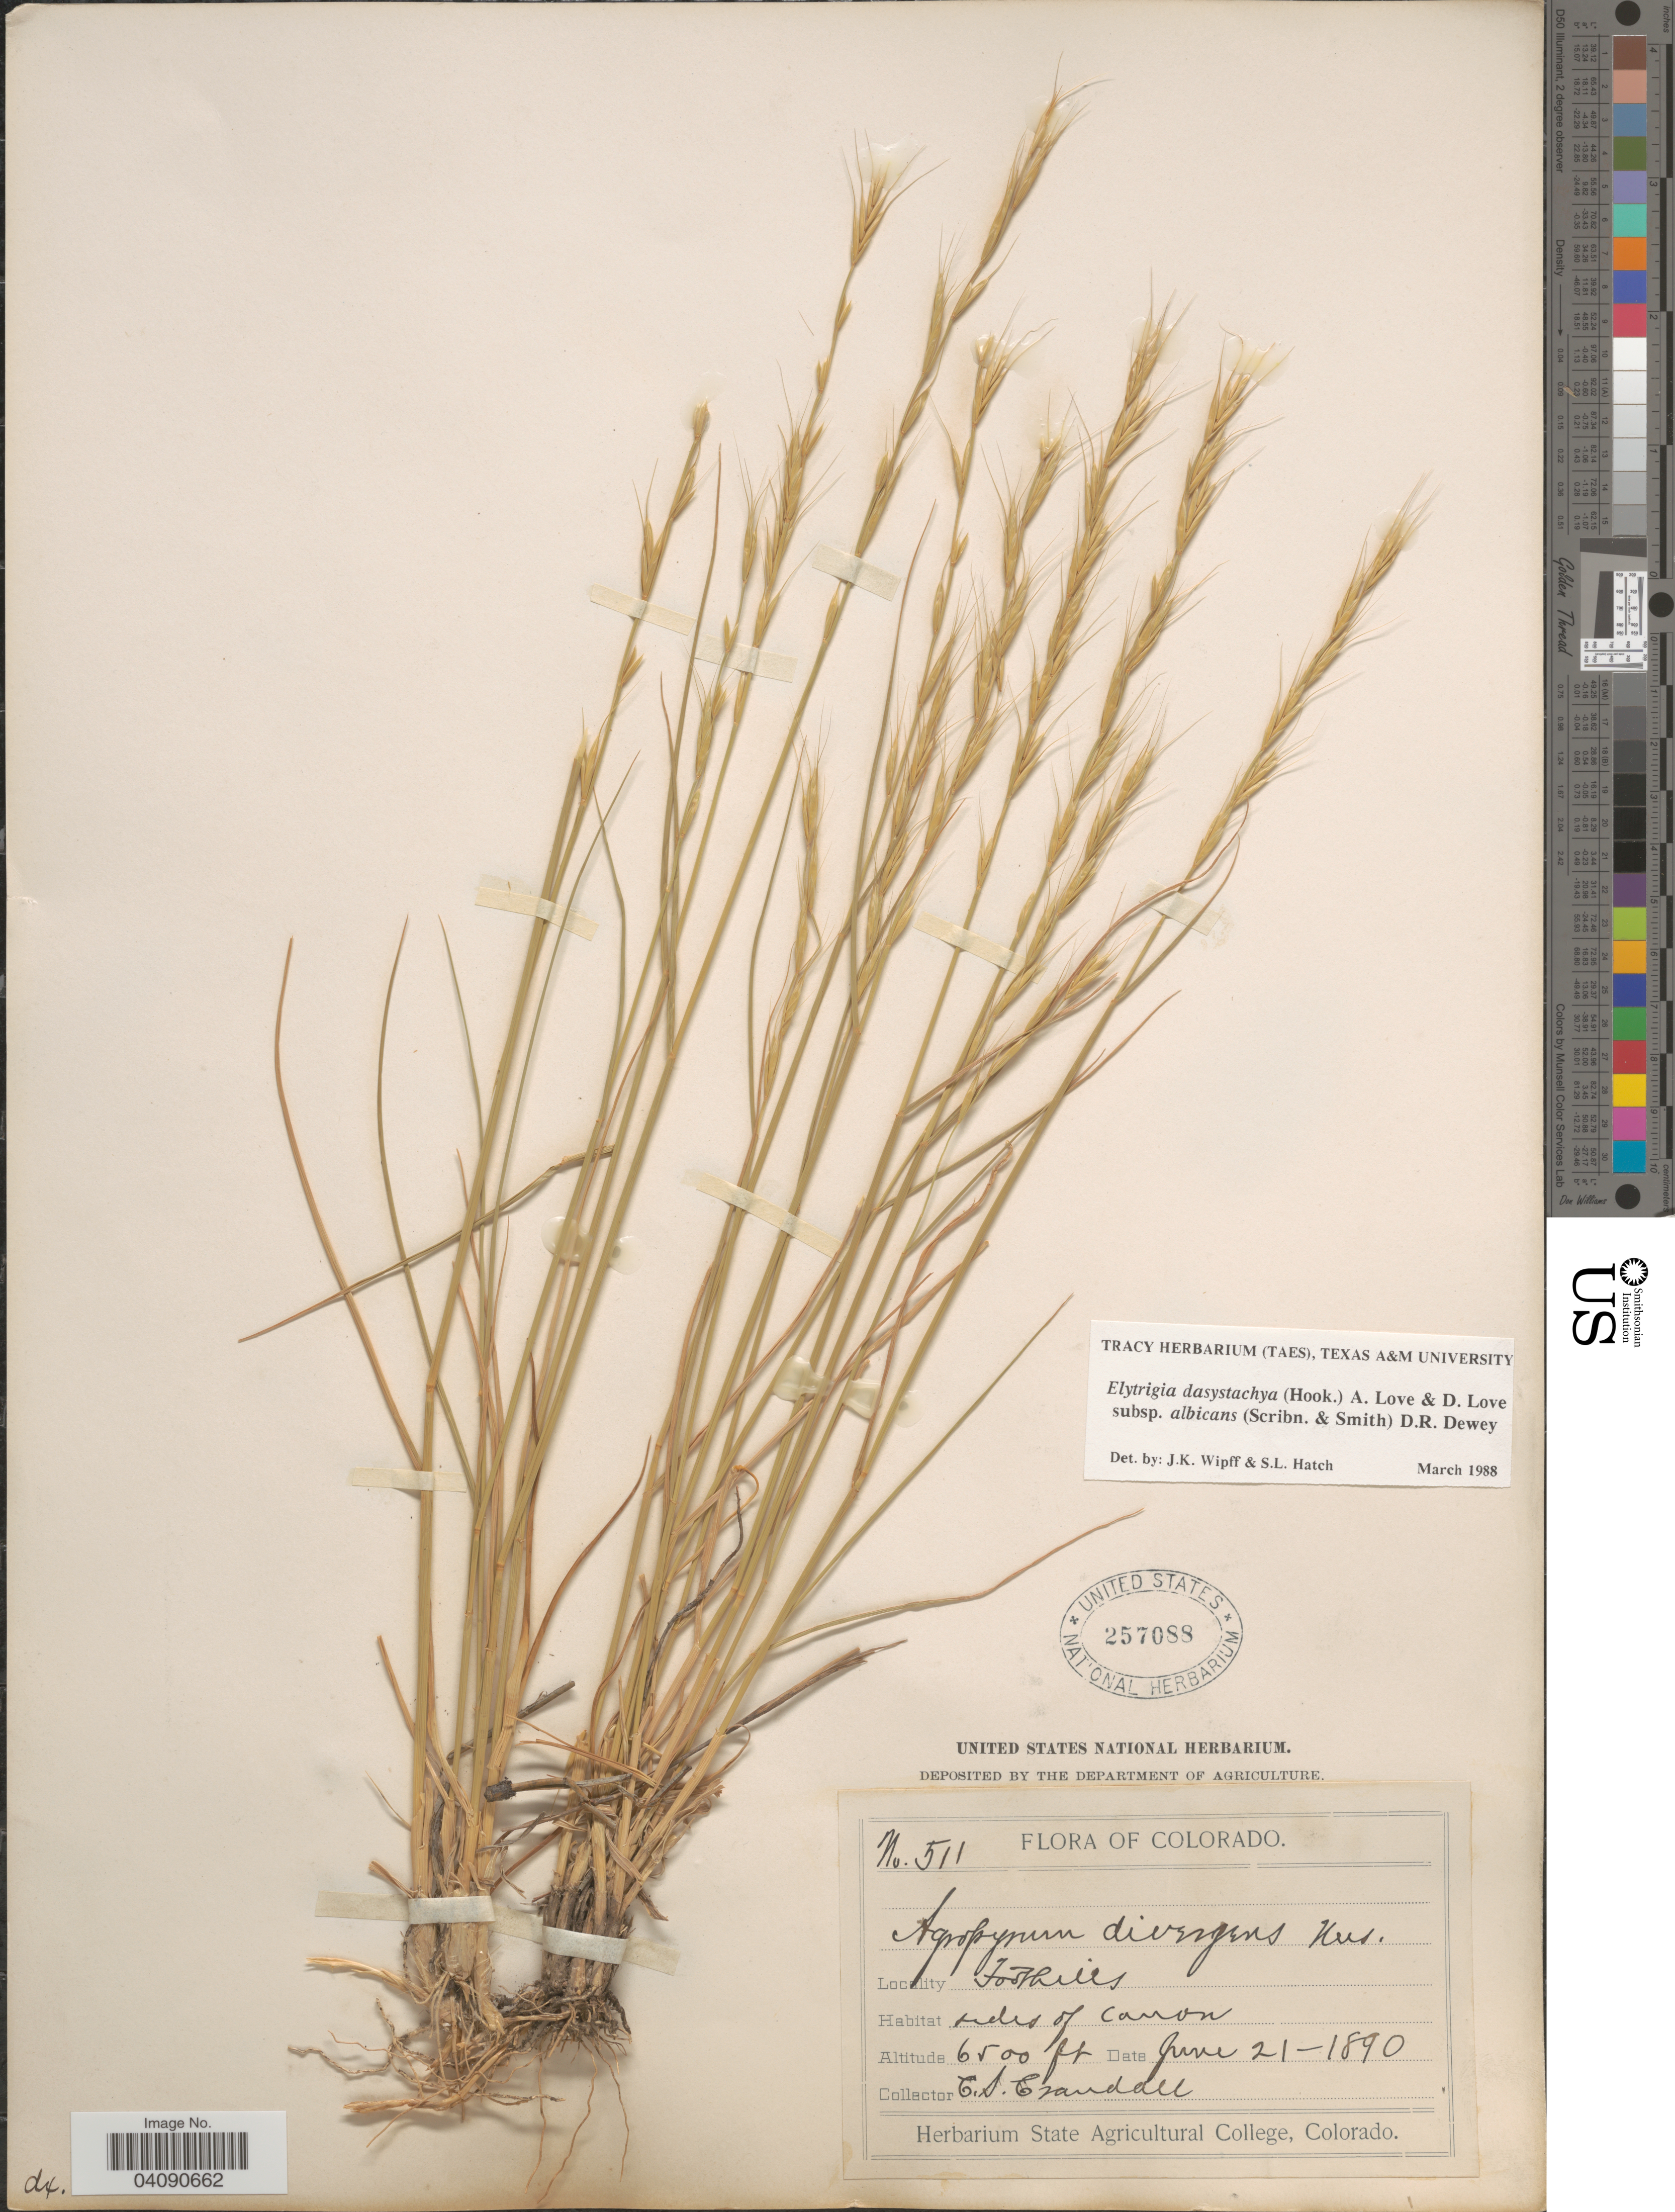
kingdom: Plantae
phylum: Tracheophyta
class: Liliopsida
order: Poales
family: Poaceae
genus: Elymus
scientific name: Elymus albicans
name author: (Scribn. & J.G. Sm.) Á. Löve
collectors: C. Crandall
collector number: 511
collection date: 1890-06-21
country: United States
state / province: Colorado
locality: Foothills. Sides of canon.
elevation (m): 1981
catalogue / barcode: US 257088